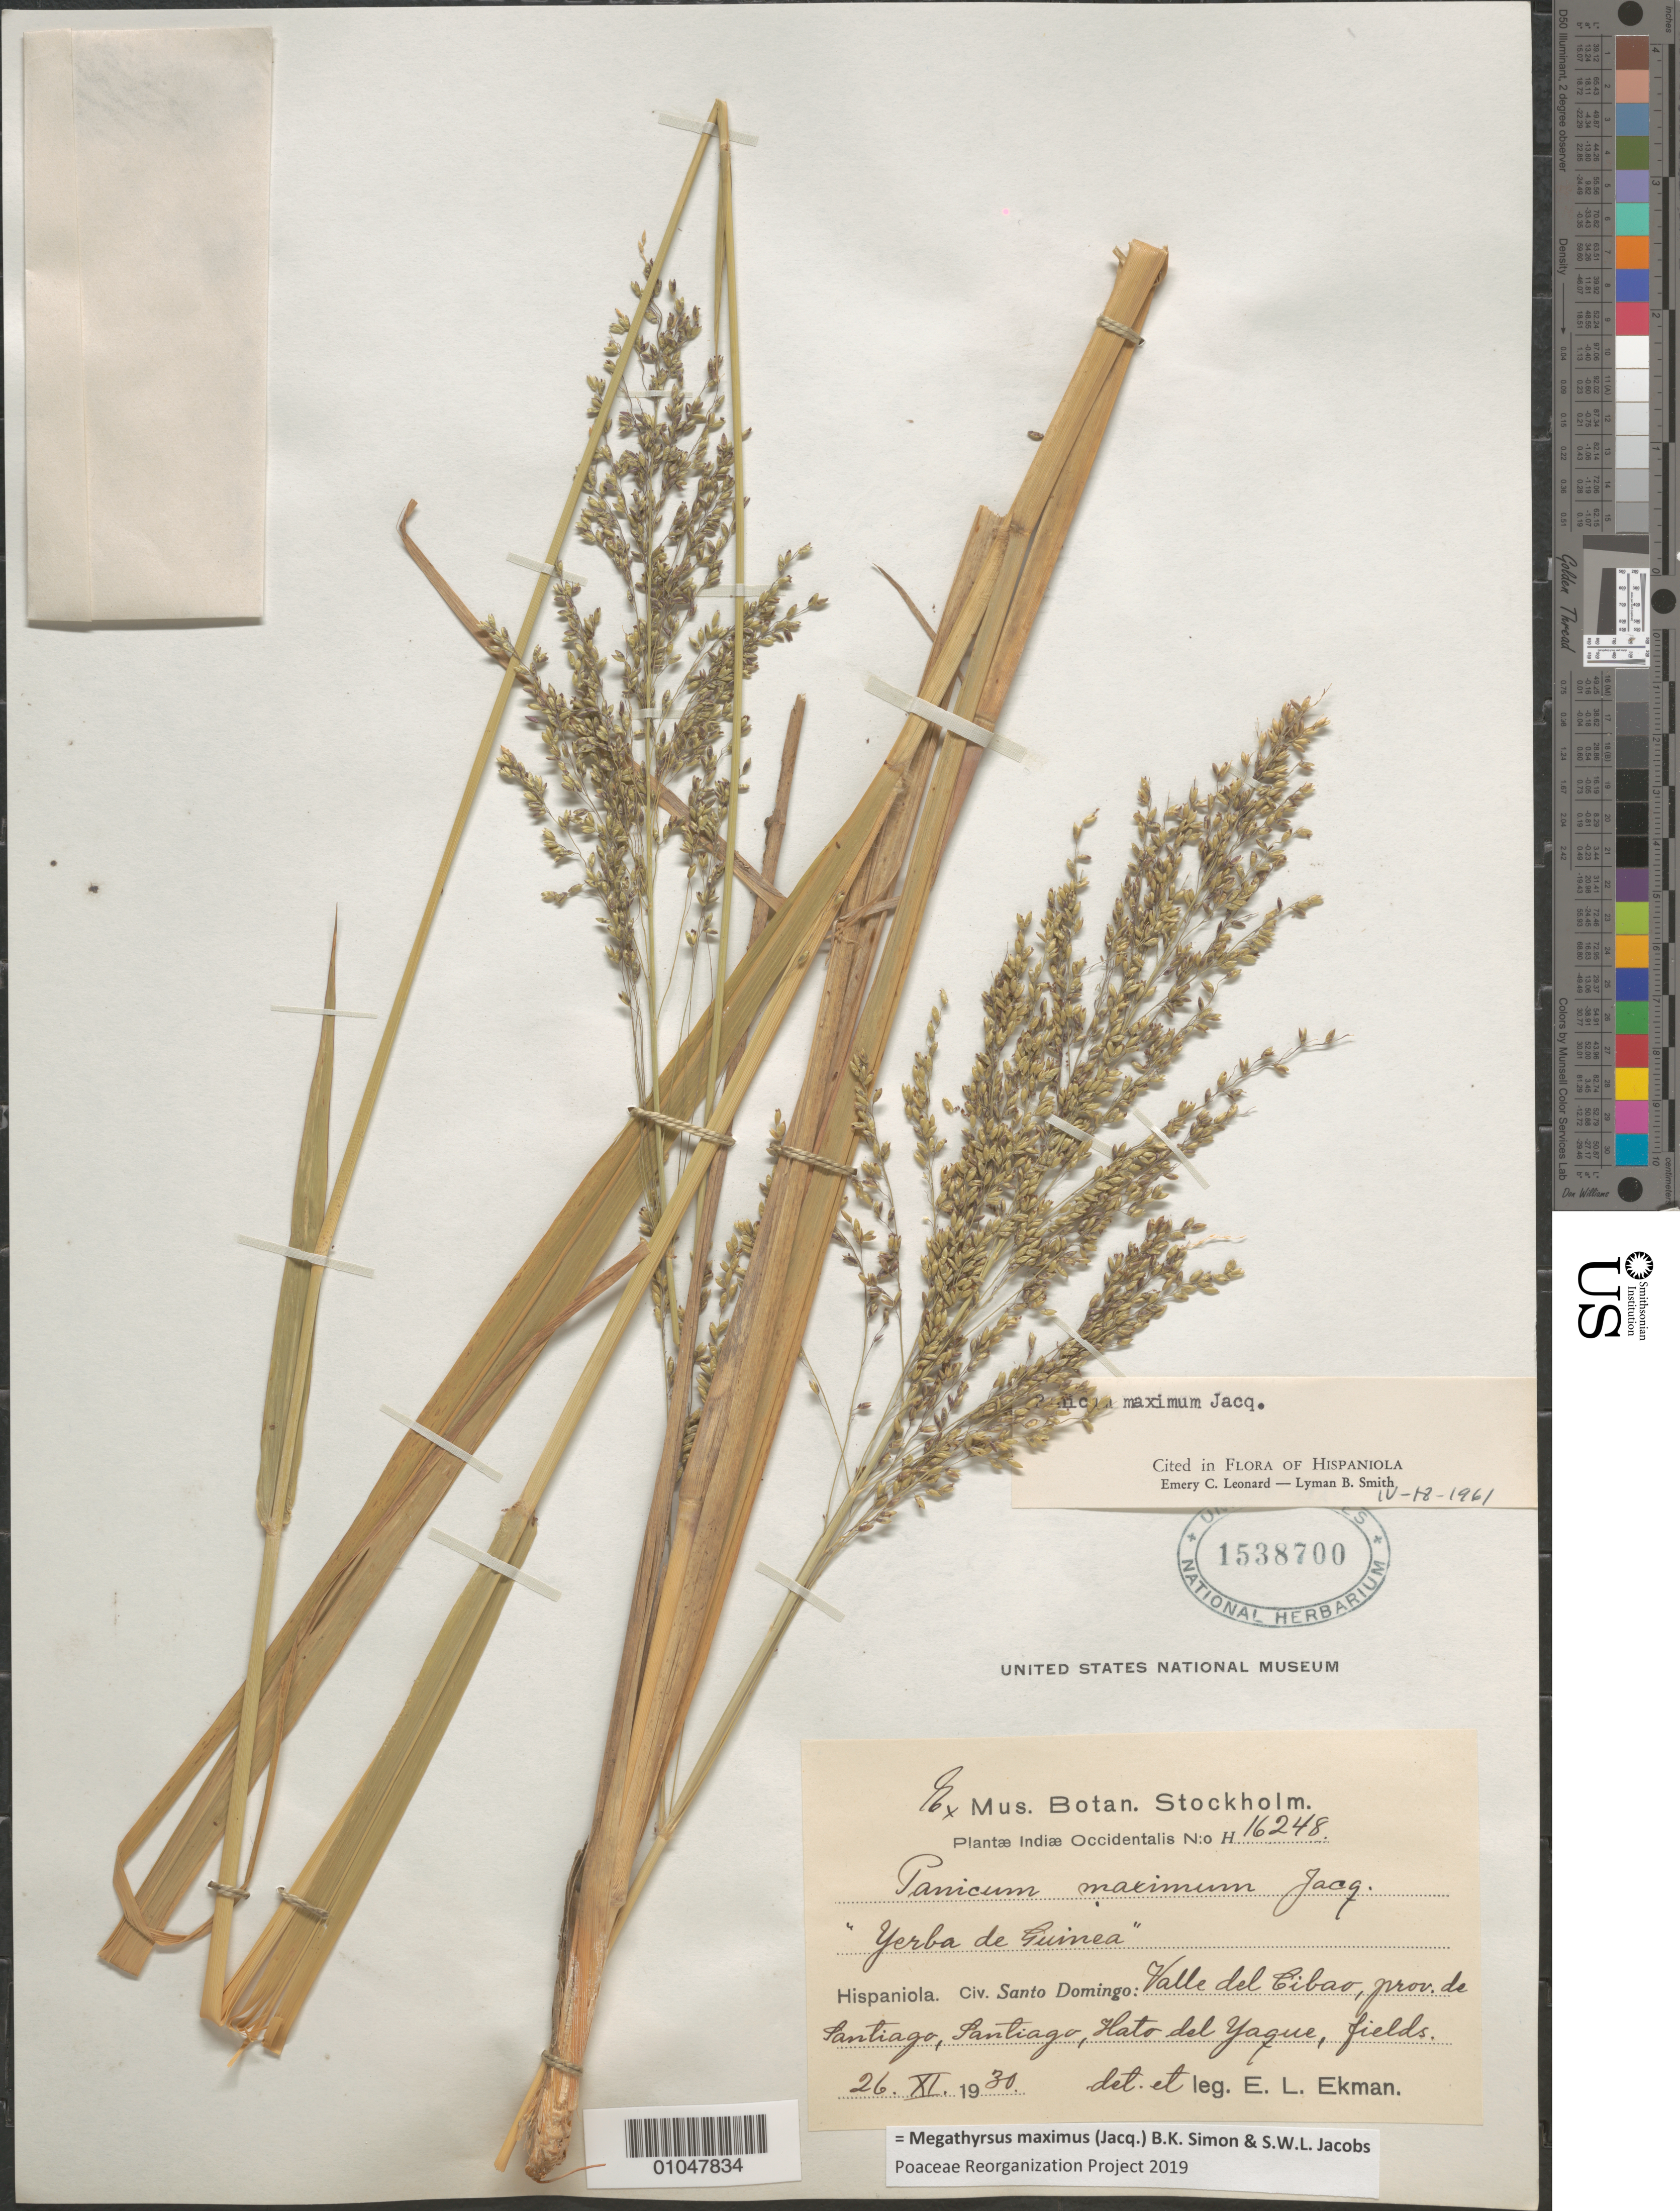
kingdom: Plantae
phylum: Tracheophyta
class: Liliopsida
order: Poales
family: Poaceae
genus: Panicum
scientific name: Panicum maximum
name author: Jacq.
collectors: E. L. Ekman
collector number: H 16248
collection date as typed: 26 Nov 1930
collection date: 1930-11-26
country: Dominican Republic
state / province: Santiago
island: Hispaniola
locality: Valle del Cibao, Santiago, Hato del Yaque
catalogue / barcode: US 1538700